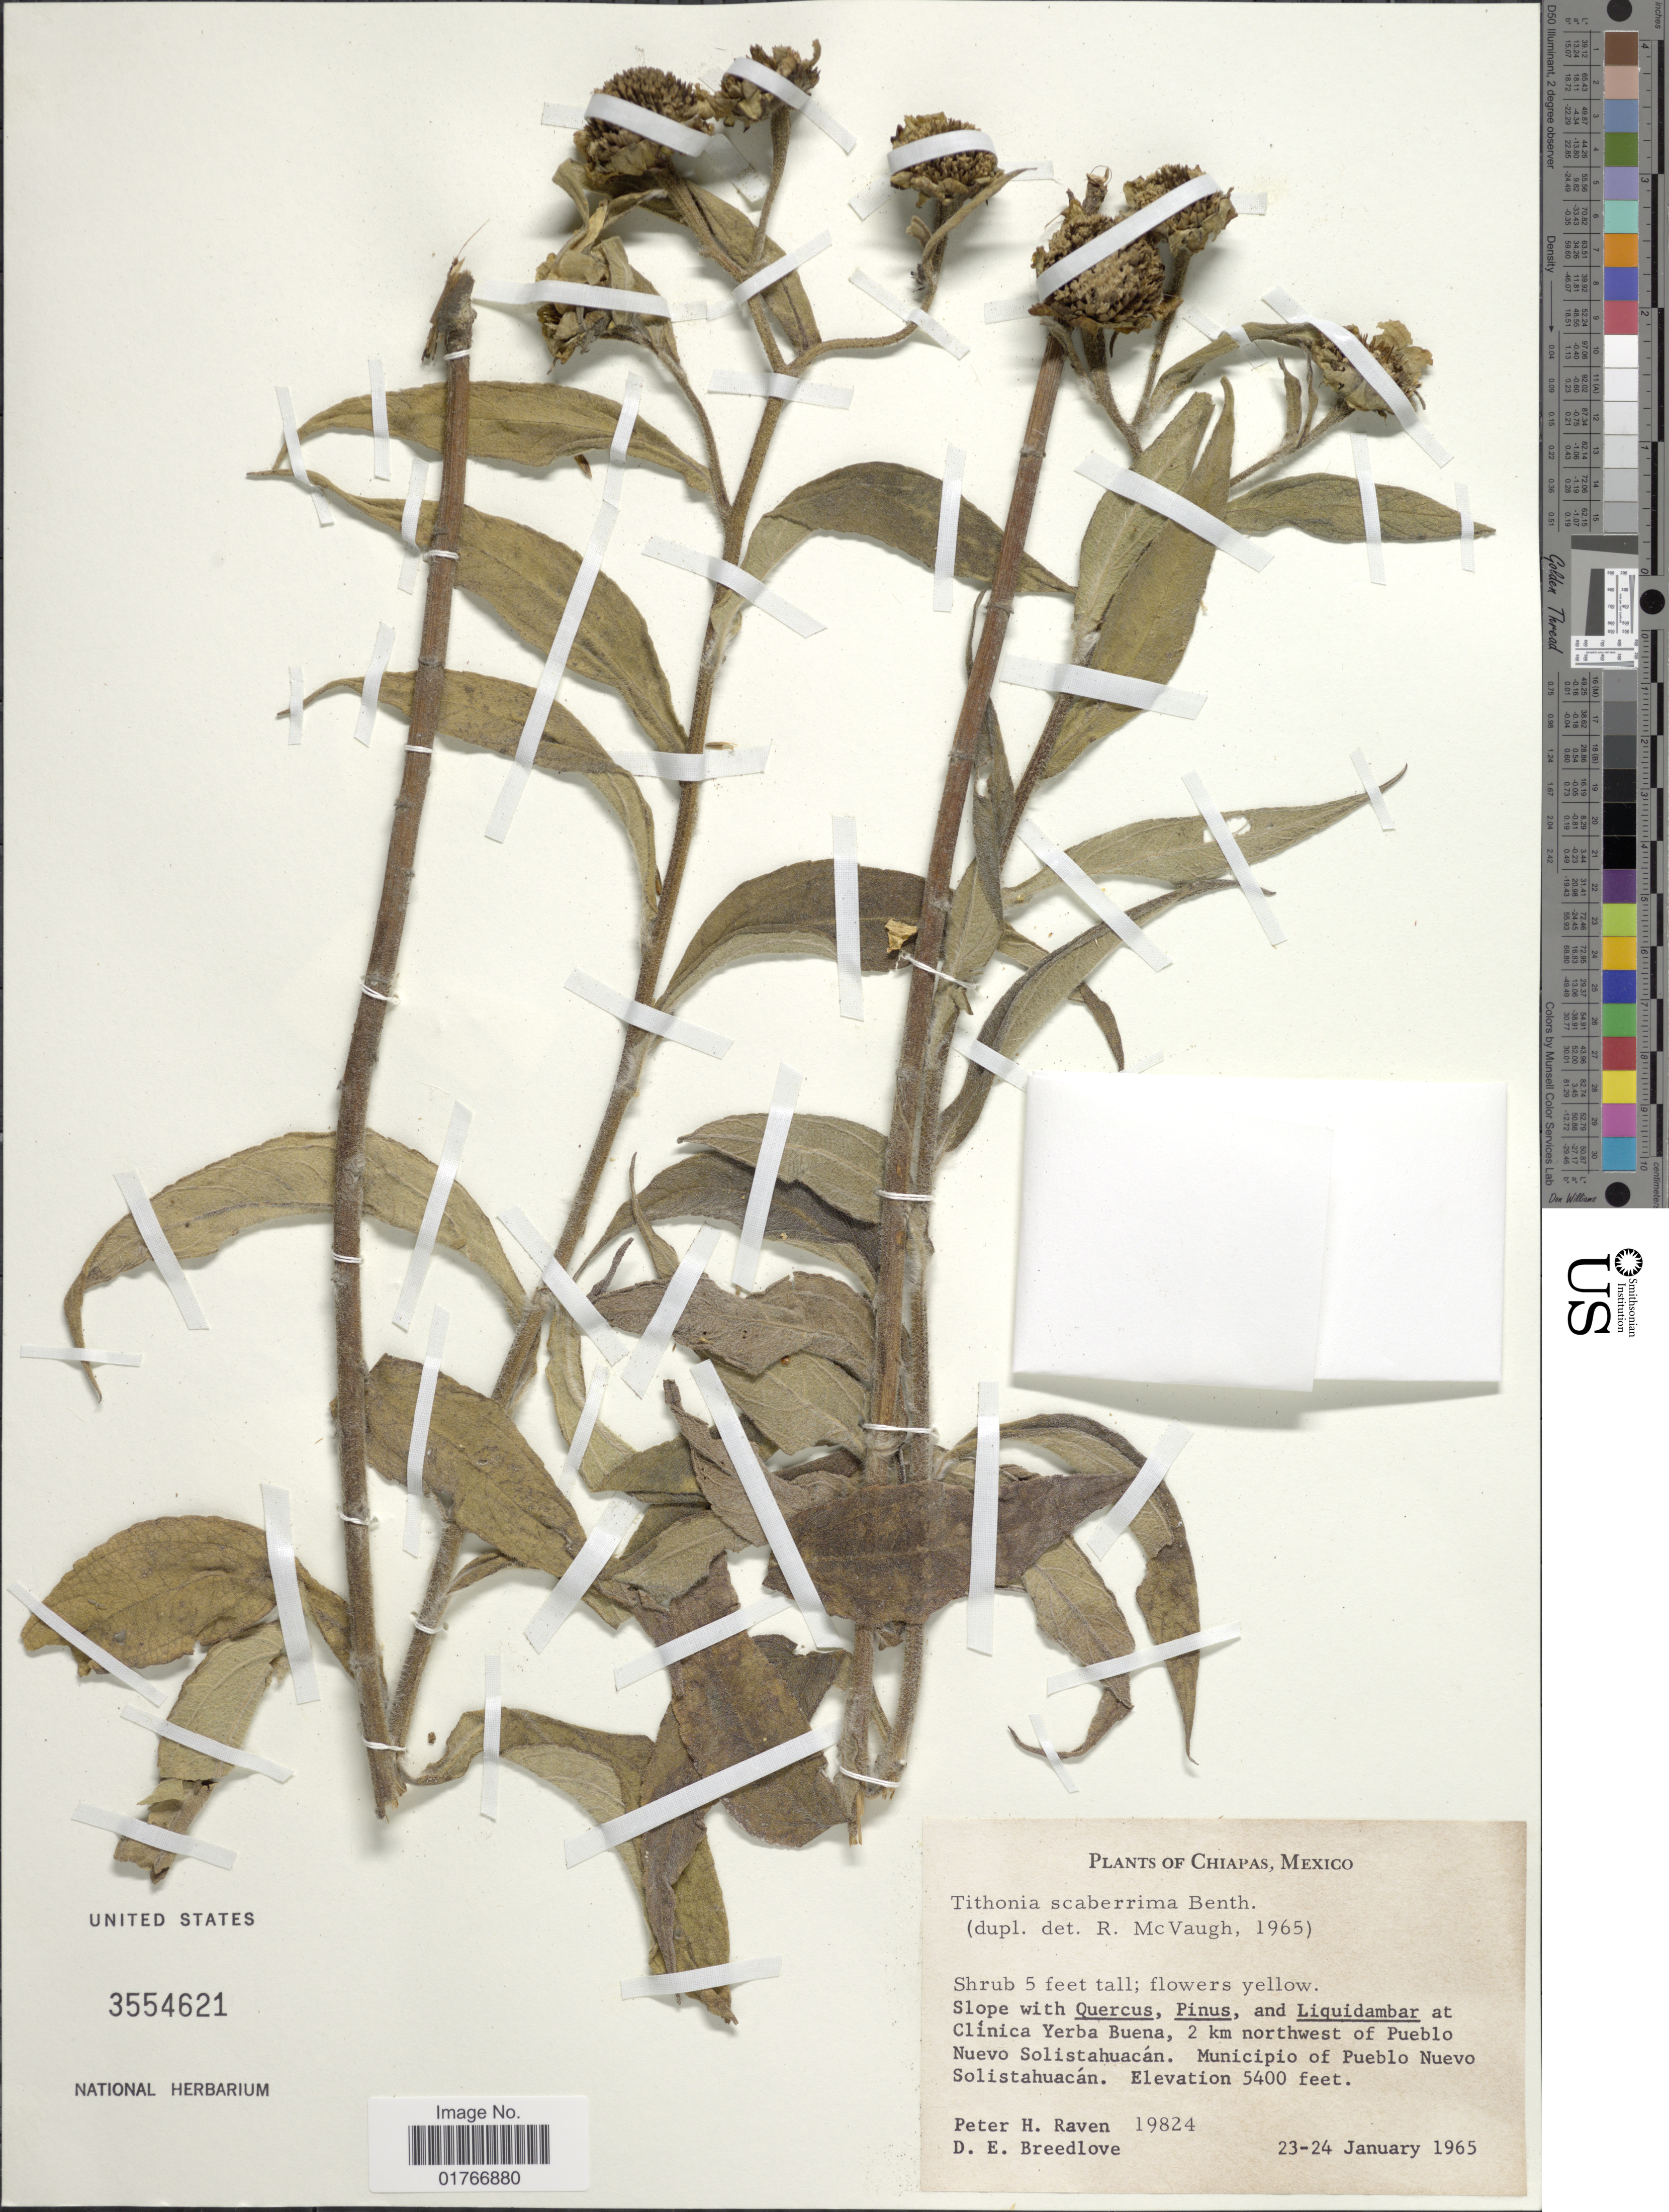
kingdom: Plantae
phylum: Tracheophyta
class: Magnoliopsida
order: Asterales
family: Asteraceae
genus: Tithonia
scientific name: Tithonia longiradiata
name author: (Bertol.) S.F. Blake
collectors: P. Raven & D. E. Breedlove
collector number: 19824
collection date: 1965-01-23/1965-01-24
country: Mexico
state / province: Chiapas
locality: Clinica Yerba Buena, 2 km northwest of Pueblo Nuevo Solistahuacan, Municipio of Pueblo Nuevo Solistahuacan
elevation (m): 1646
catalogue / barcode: US 3554621